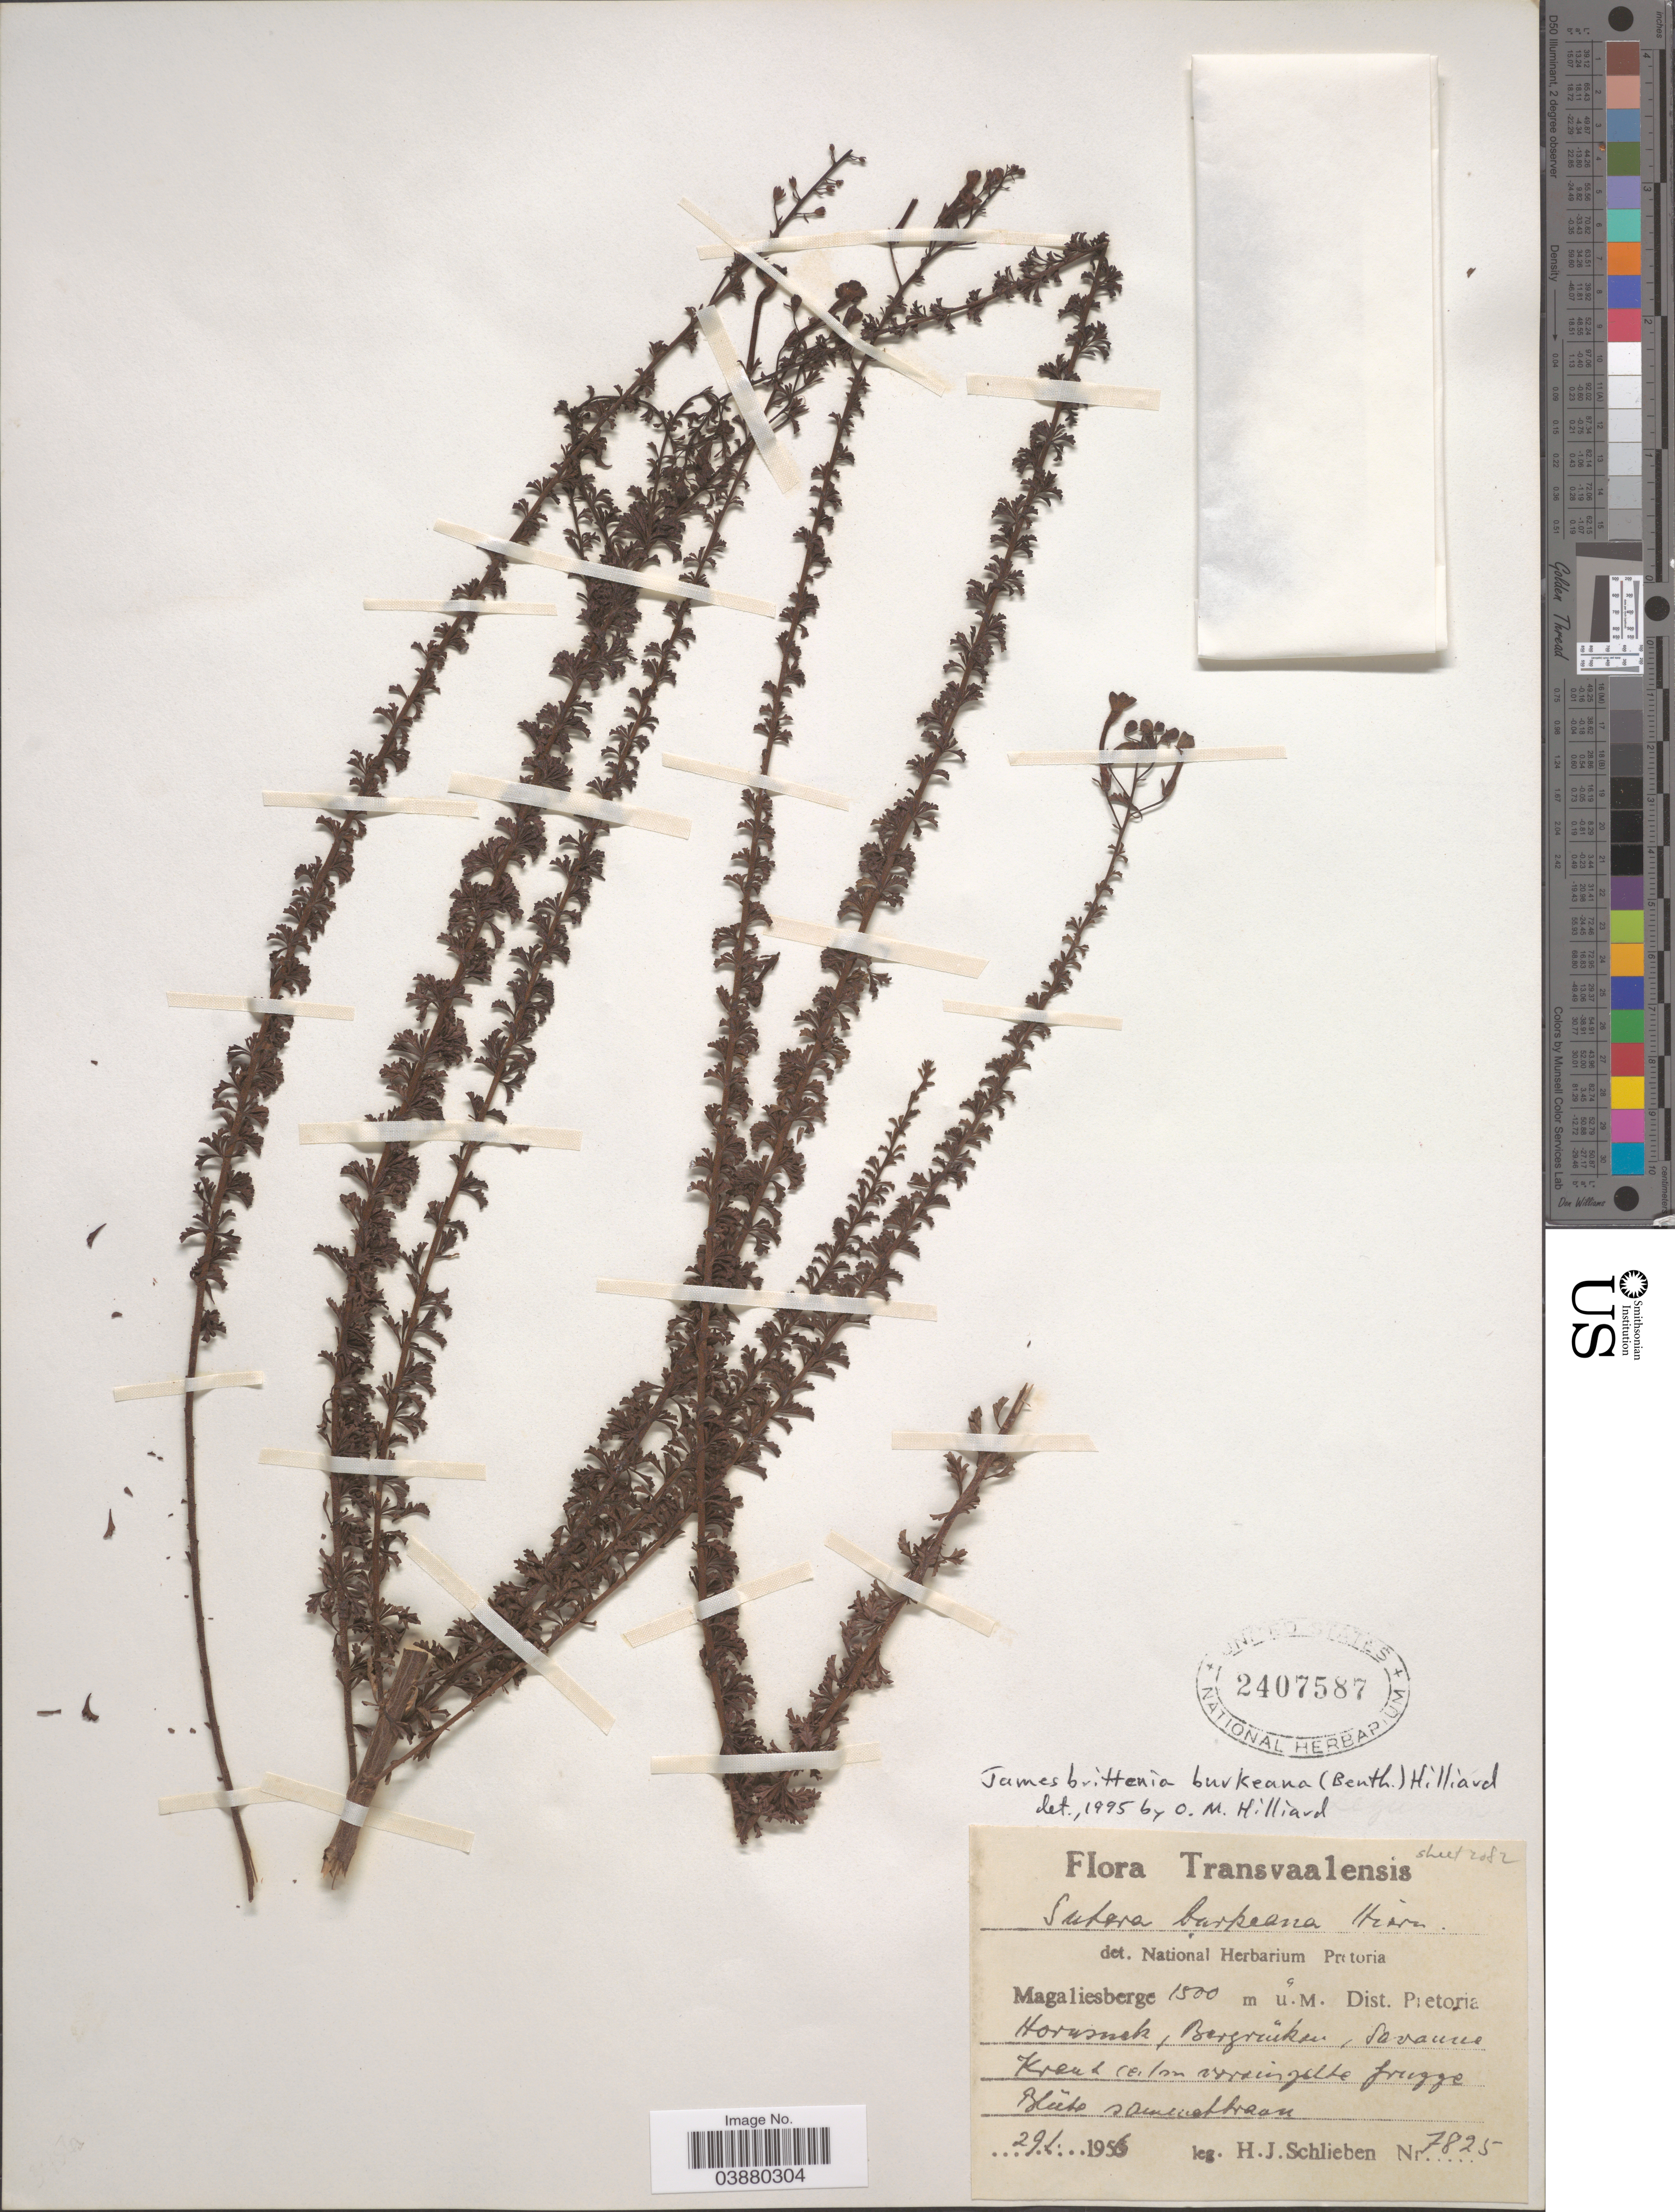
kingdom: Plantae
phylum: Tracheophyta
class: Magnoliopsida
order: Lamiales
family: Scrophulariaceae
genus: Jamesbrittenia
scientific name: Jamesbrittenia burkeana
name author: (Benth.) Hilliard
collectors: H. J. Schlieben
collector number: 7825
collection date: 1956-01-29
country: South Africa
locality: Transvaalensis. Magaliesberge. Dist. Pretoria Hornsnek, Bergrücken, Savanne.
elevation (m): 1500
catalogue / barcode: US 2407587